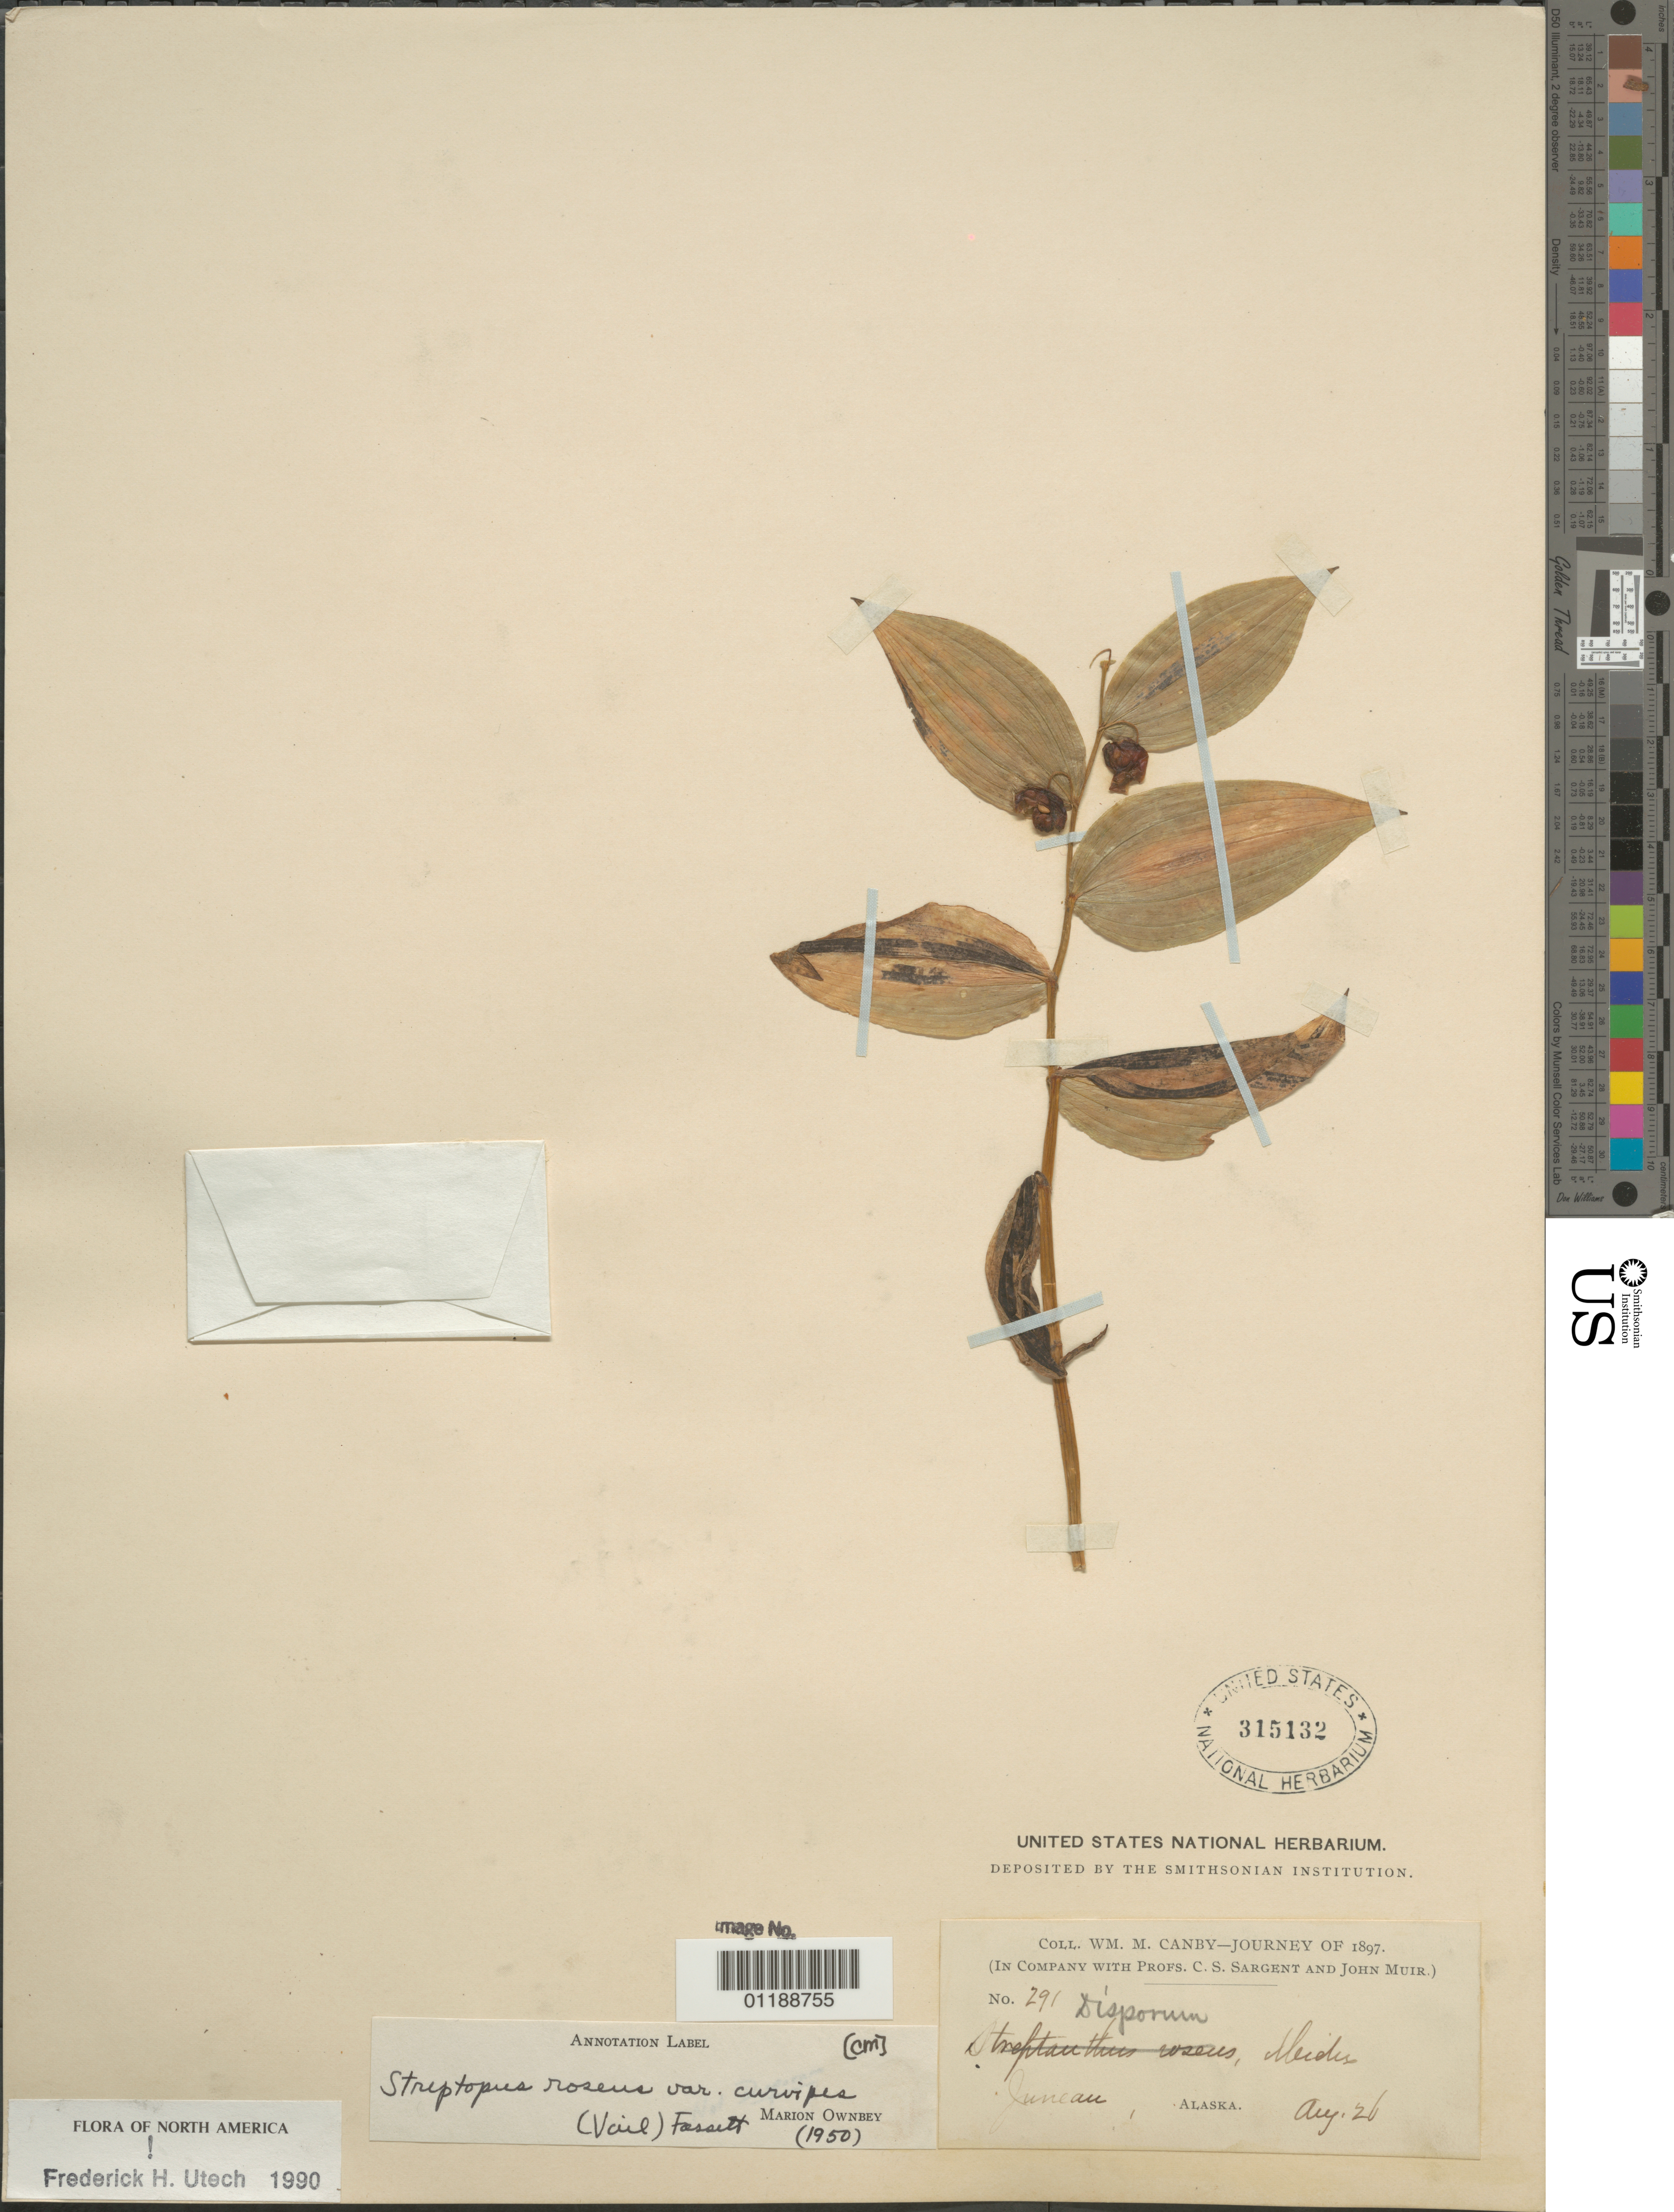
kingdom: Plantae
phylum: Tracheophyta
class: Liliopsida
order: Liliales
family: Liliaceae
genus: Streptopus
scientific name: Streptopus roseus var. curvipes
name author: (Vail) Fassett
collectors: W. M. Canby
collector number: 291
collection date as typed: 26 Aug 1897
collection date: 1897-08-26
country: United States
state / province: Alaska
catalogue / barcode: US 315132